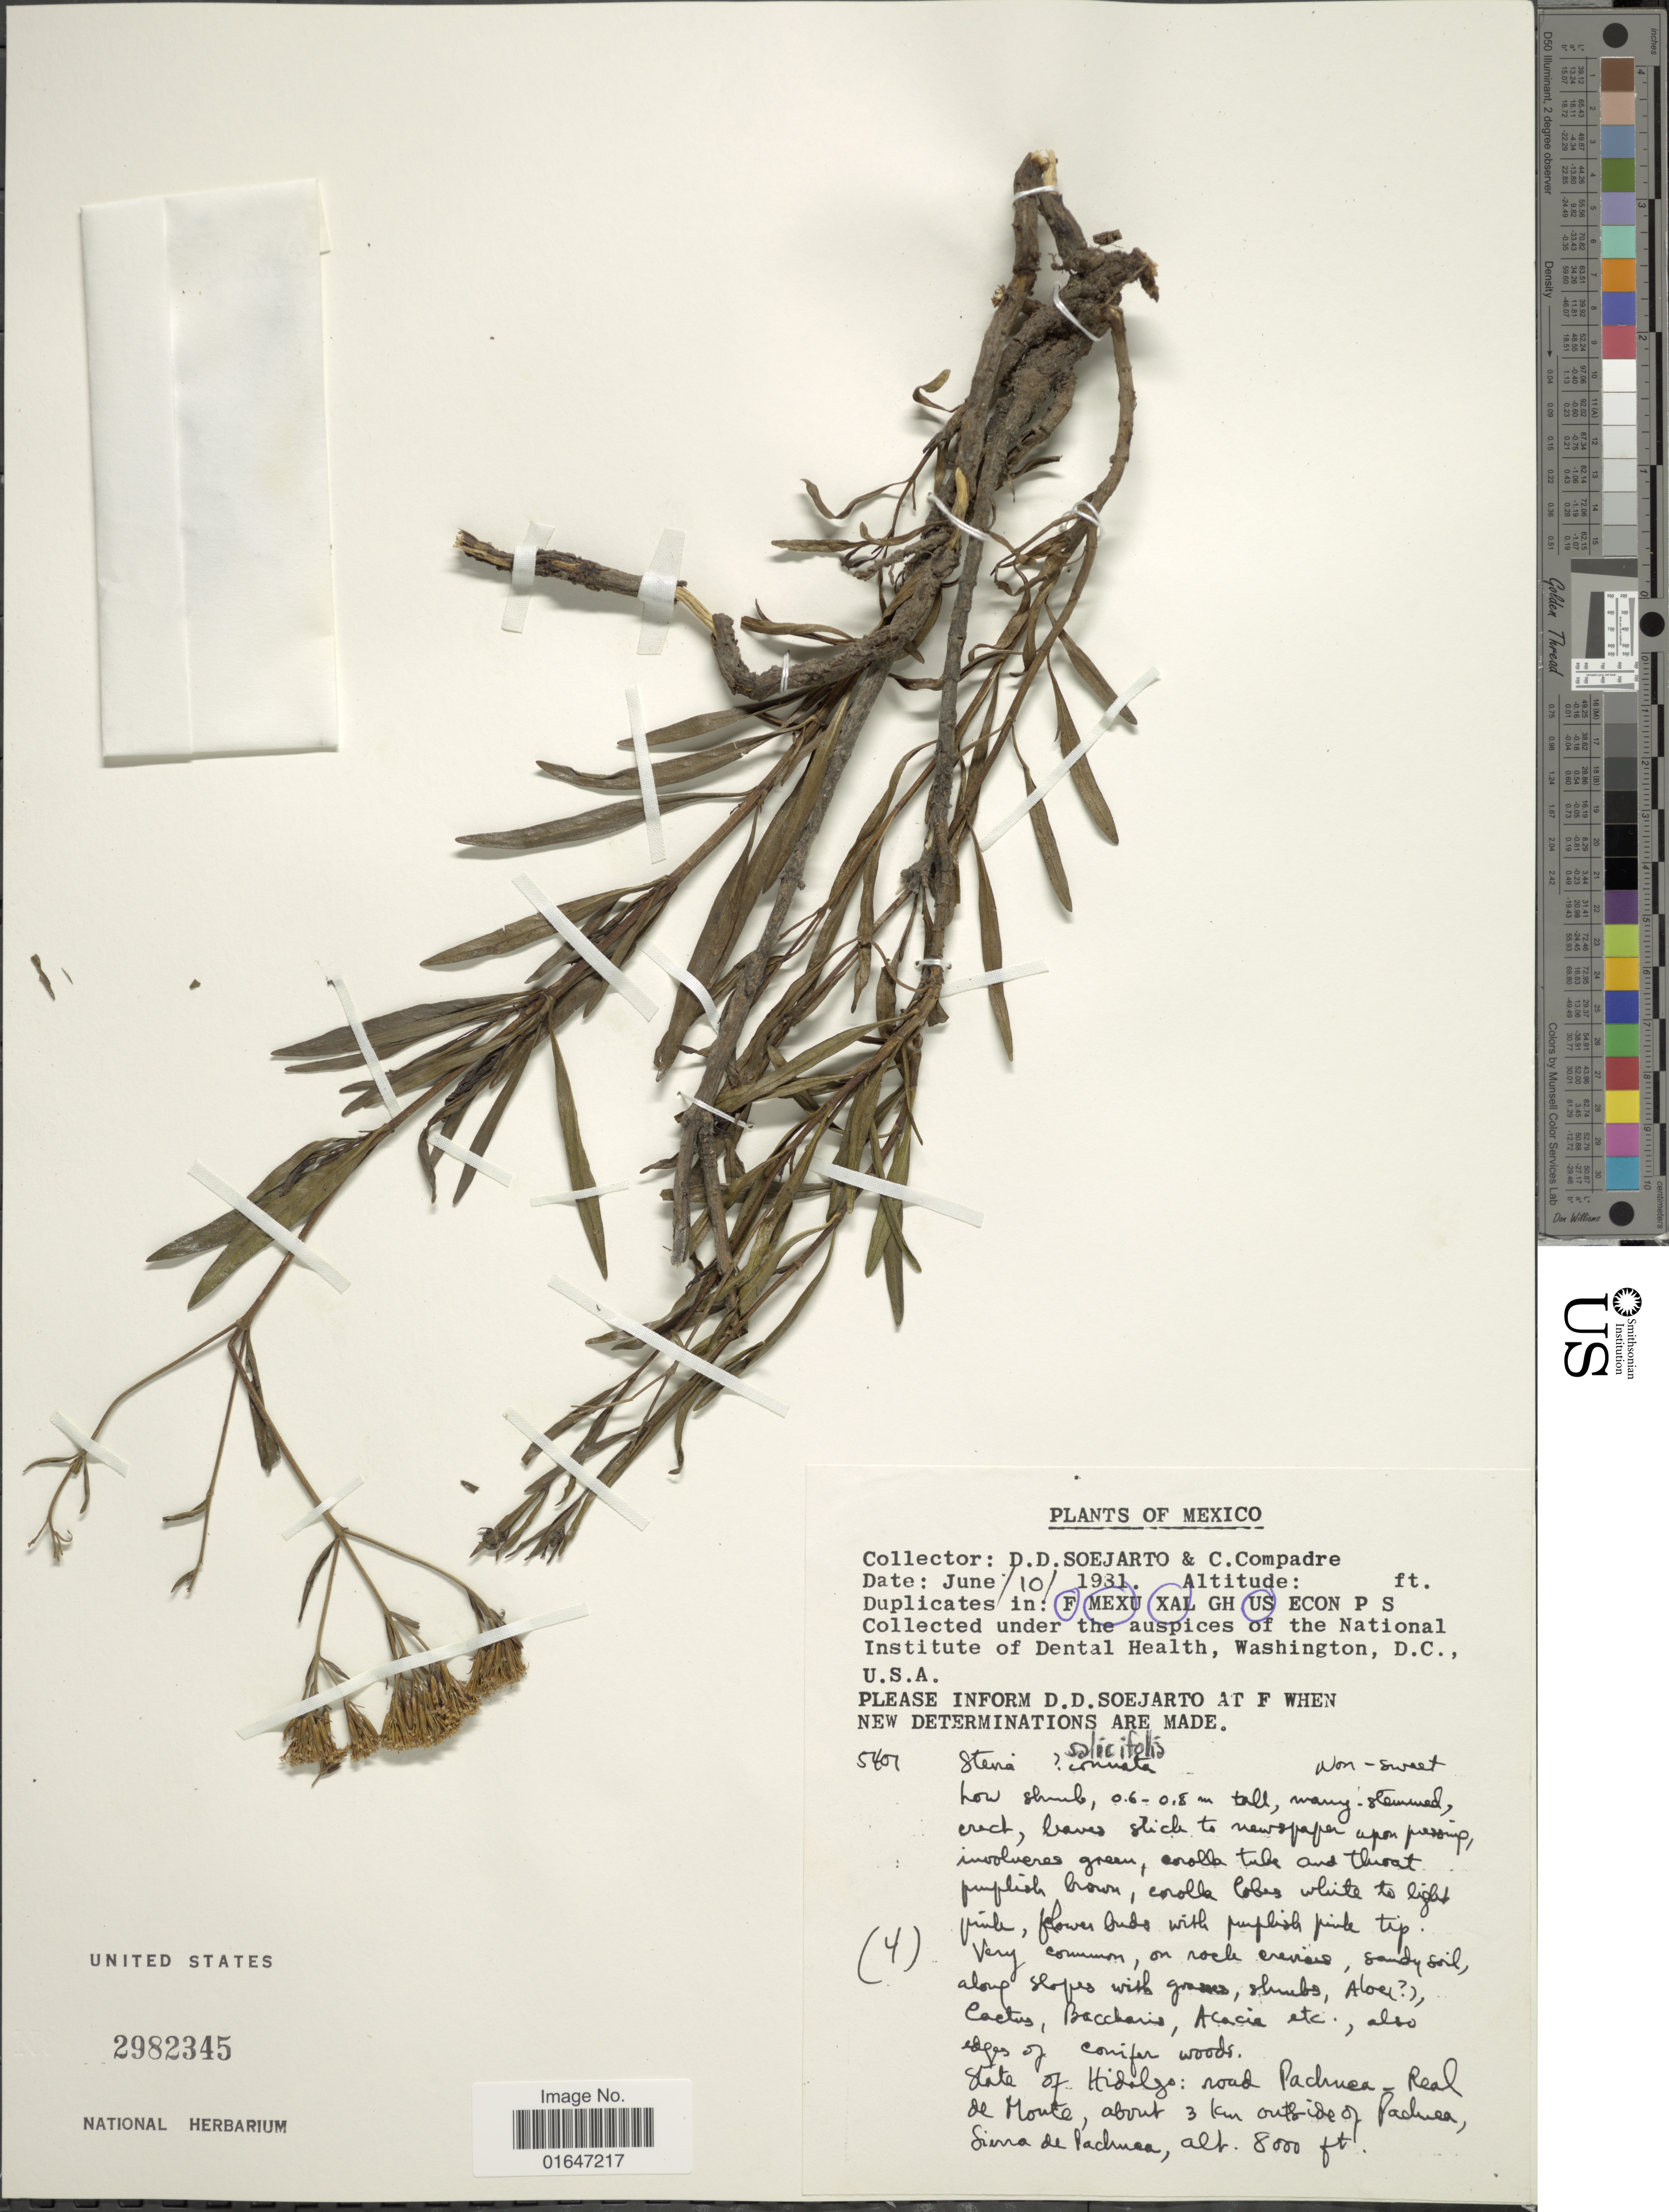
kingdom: Plantae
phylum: Tracheophyta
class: Magnoliopsida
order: Asterales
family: Asteraceae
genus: Stevia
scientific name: Stevia salicifolia var. virgulifera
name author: B.L. Rob.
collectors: C. Compadre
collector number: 5401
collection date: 1931-06-10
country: Mexico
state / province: Hidalgo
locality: State of Hidalgo, road Pachuca - Real de Monte, about 3 km outside of Pachuca, Sierra de Pachuca.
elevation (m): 2438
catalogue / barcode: US 2982345